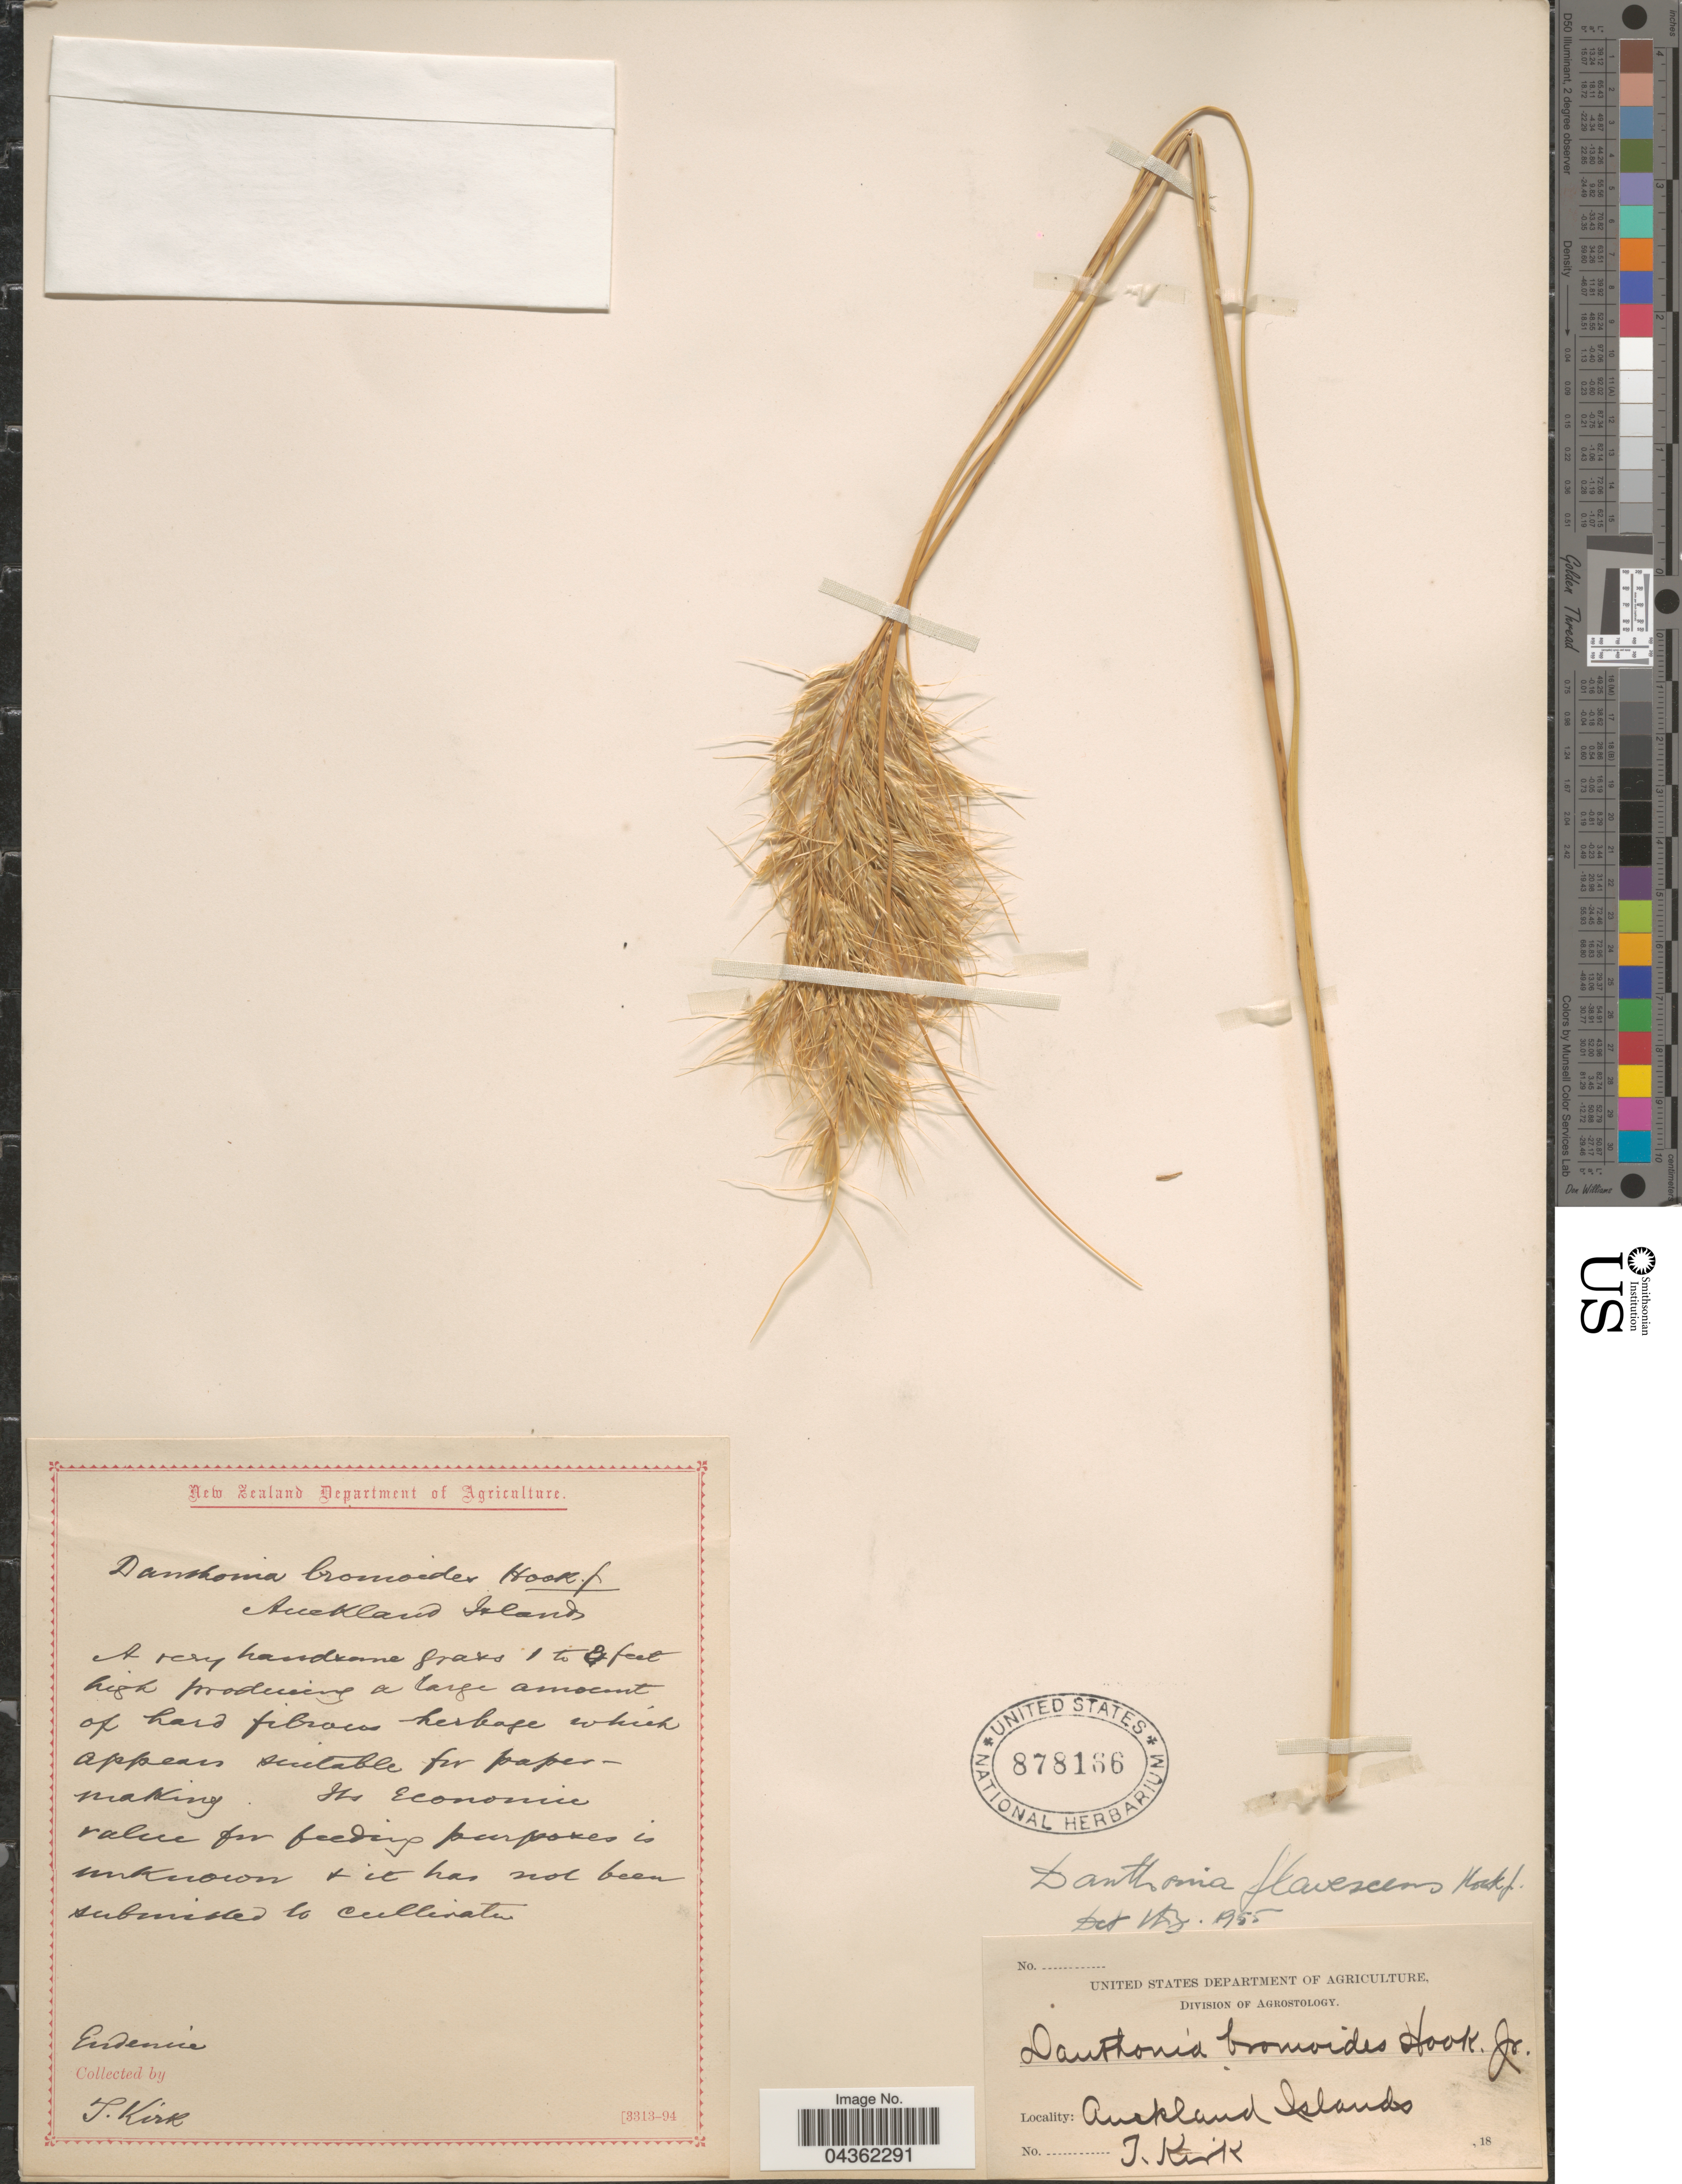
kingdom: Plantae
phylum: Tracheophyta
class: Liliopsida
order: Poales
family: Poaceae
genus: Chionochloa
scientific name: Chionochloa bromoides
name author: (Hook. f.) Zotov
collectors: T. Kirk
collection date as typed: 18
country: New Zealand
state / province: Auckland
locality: Auckland Islands.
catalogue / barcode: US 878166